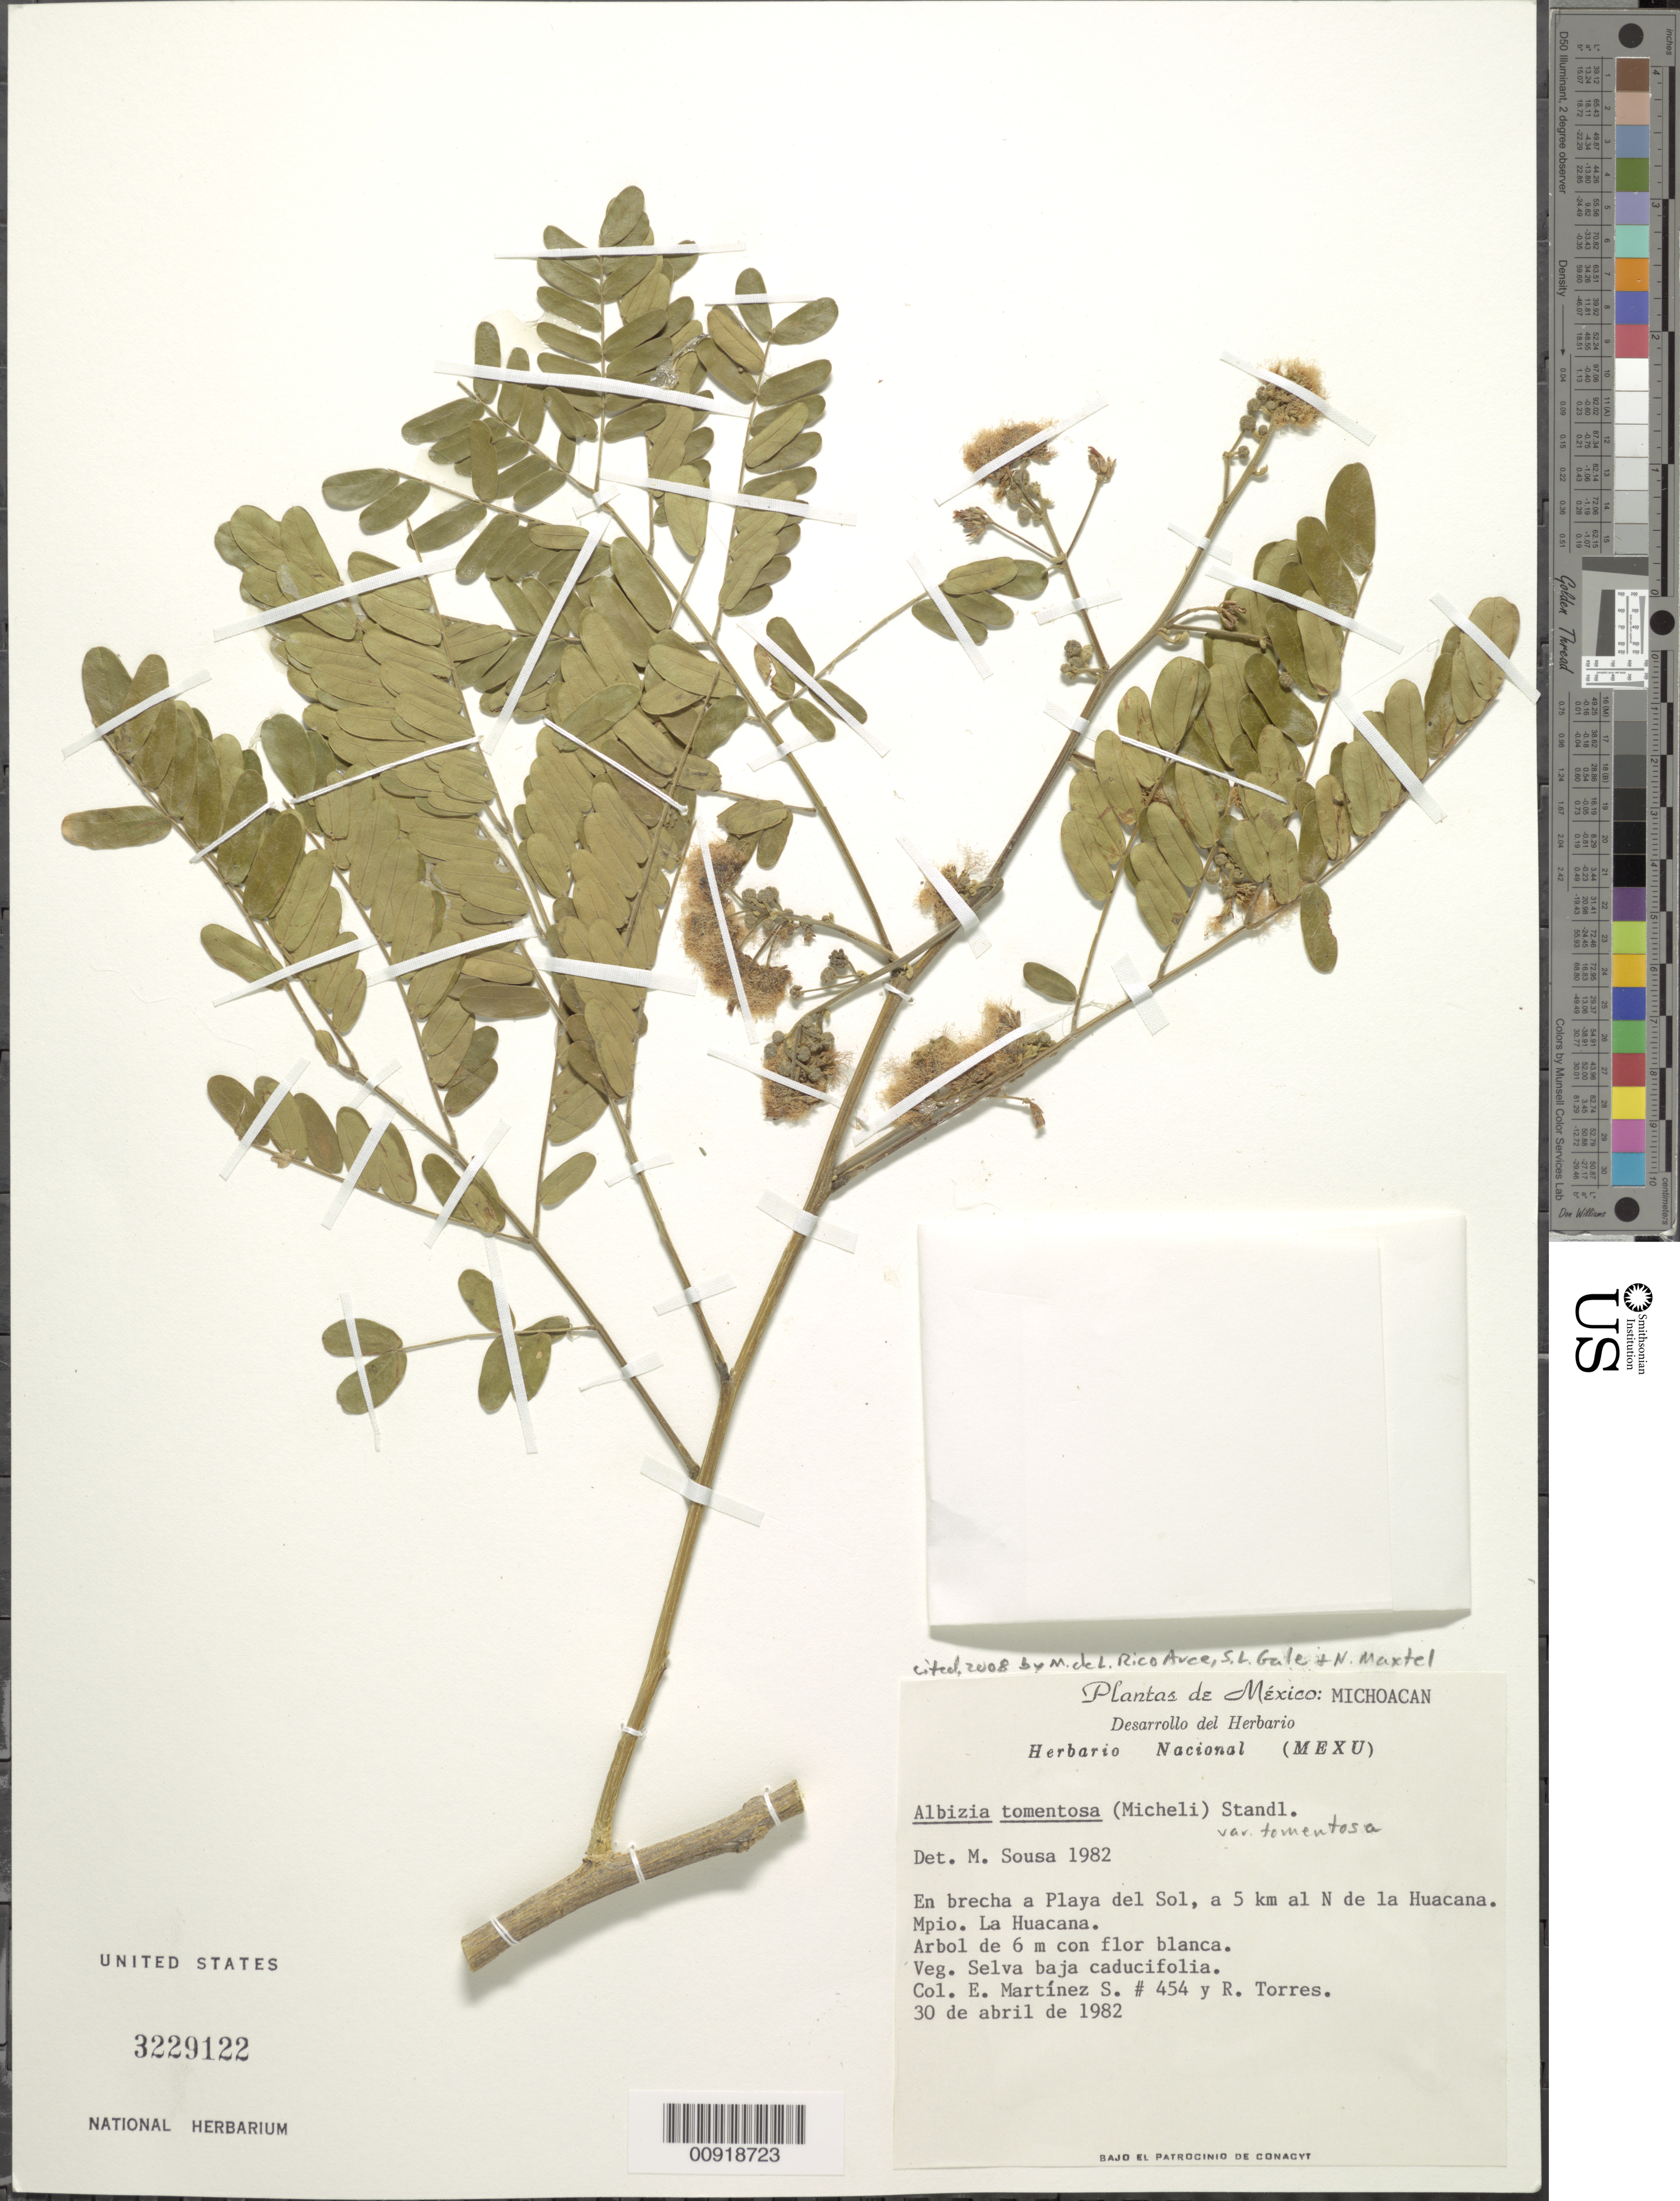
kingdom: Plantae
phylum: Tracheophyta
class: Magnoliopsida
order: Fabales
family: Fabaceae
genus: Pseudalbizzia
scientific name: Pseudalbizzia tomentosa var. tomentosa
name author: (Micheli) Koenen & Duno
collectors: E. M. Martínez S. & R. Torres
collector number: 454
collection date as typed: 30 Apr 1982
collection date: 1982-04-30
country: Mexico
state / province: Michoacán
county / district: Huacana, la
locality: En brecha a Playa del Sol, a 5 km. al N de La Huacana. Mpio. La Huacana.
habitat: Selva baja caducifolia.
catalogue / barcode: US 3229122